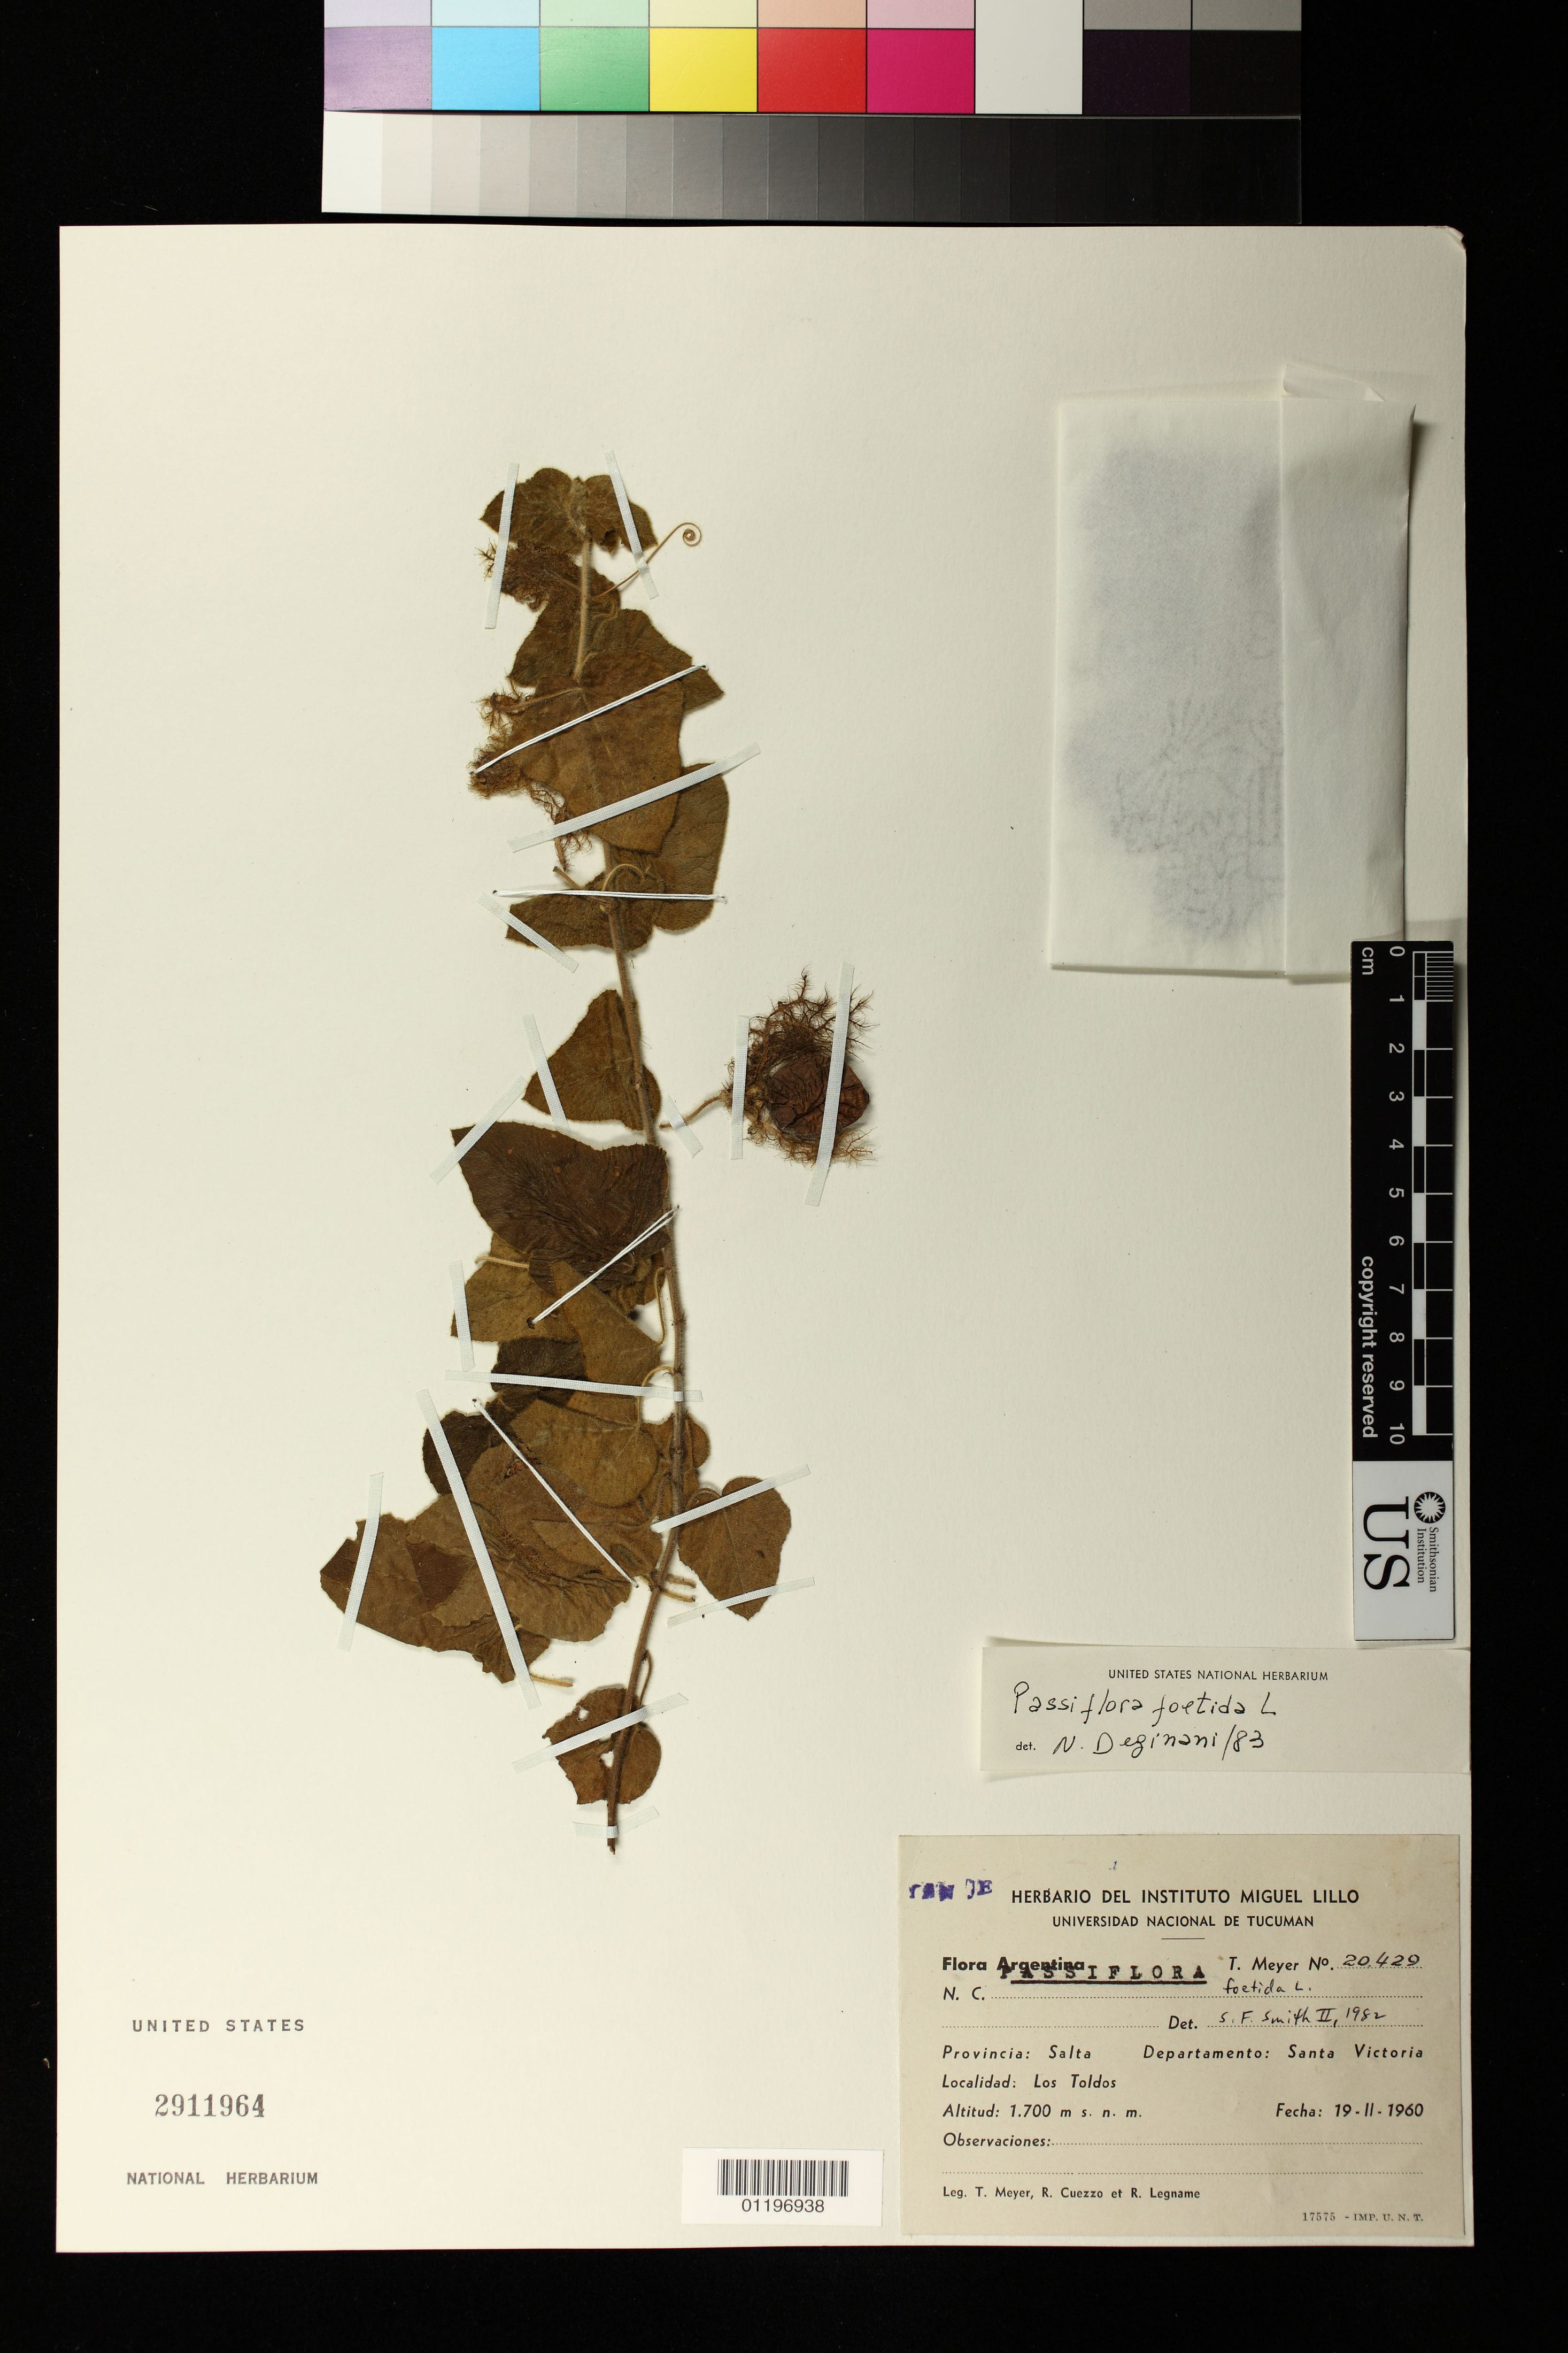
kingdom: Plantae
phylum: Tracheophyta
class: Magnoliopsida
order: Malpighiales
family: Passifloraceae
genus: Passiflora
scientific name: Passiflora foetida var. nigelliflora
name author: (Hook.) Mast.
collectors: T. Meyer, R. Cuezzo & P. R. Legname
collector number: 20429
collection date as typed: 19 Feb 1960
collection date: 1960-02-19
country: Argentina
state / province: Salta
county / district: Santa Victoria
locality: Departamento Santa Victoria, Los Toldos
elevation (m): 1700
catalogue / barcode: US 2911964